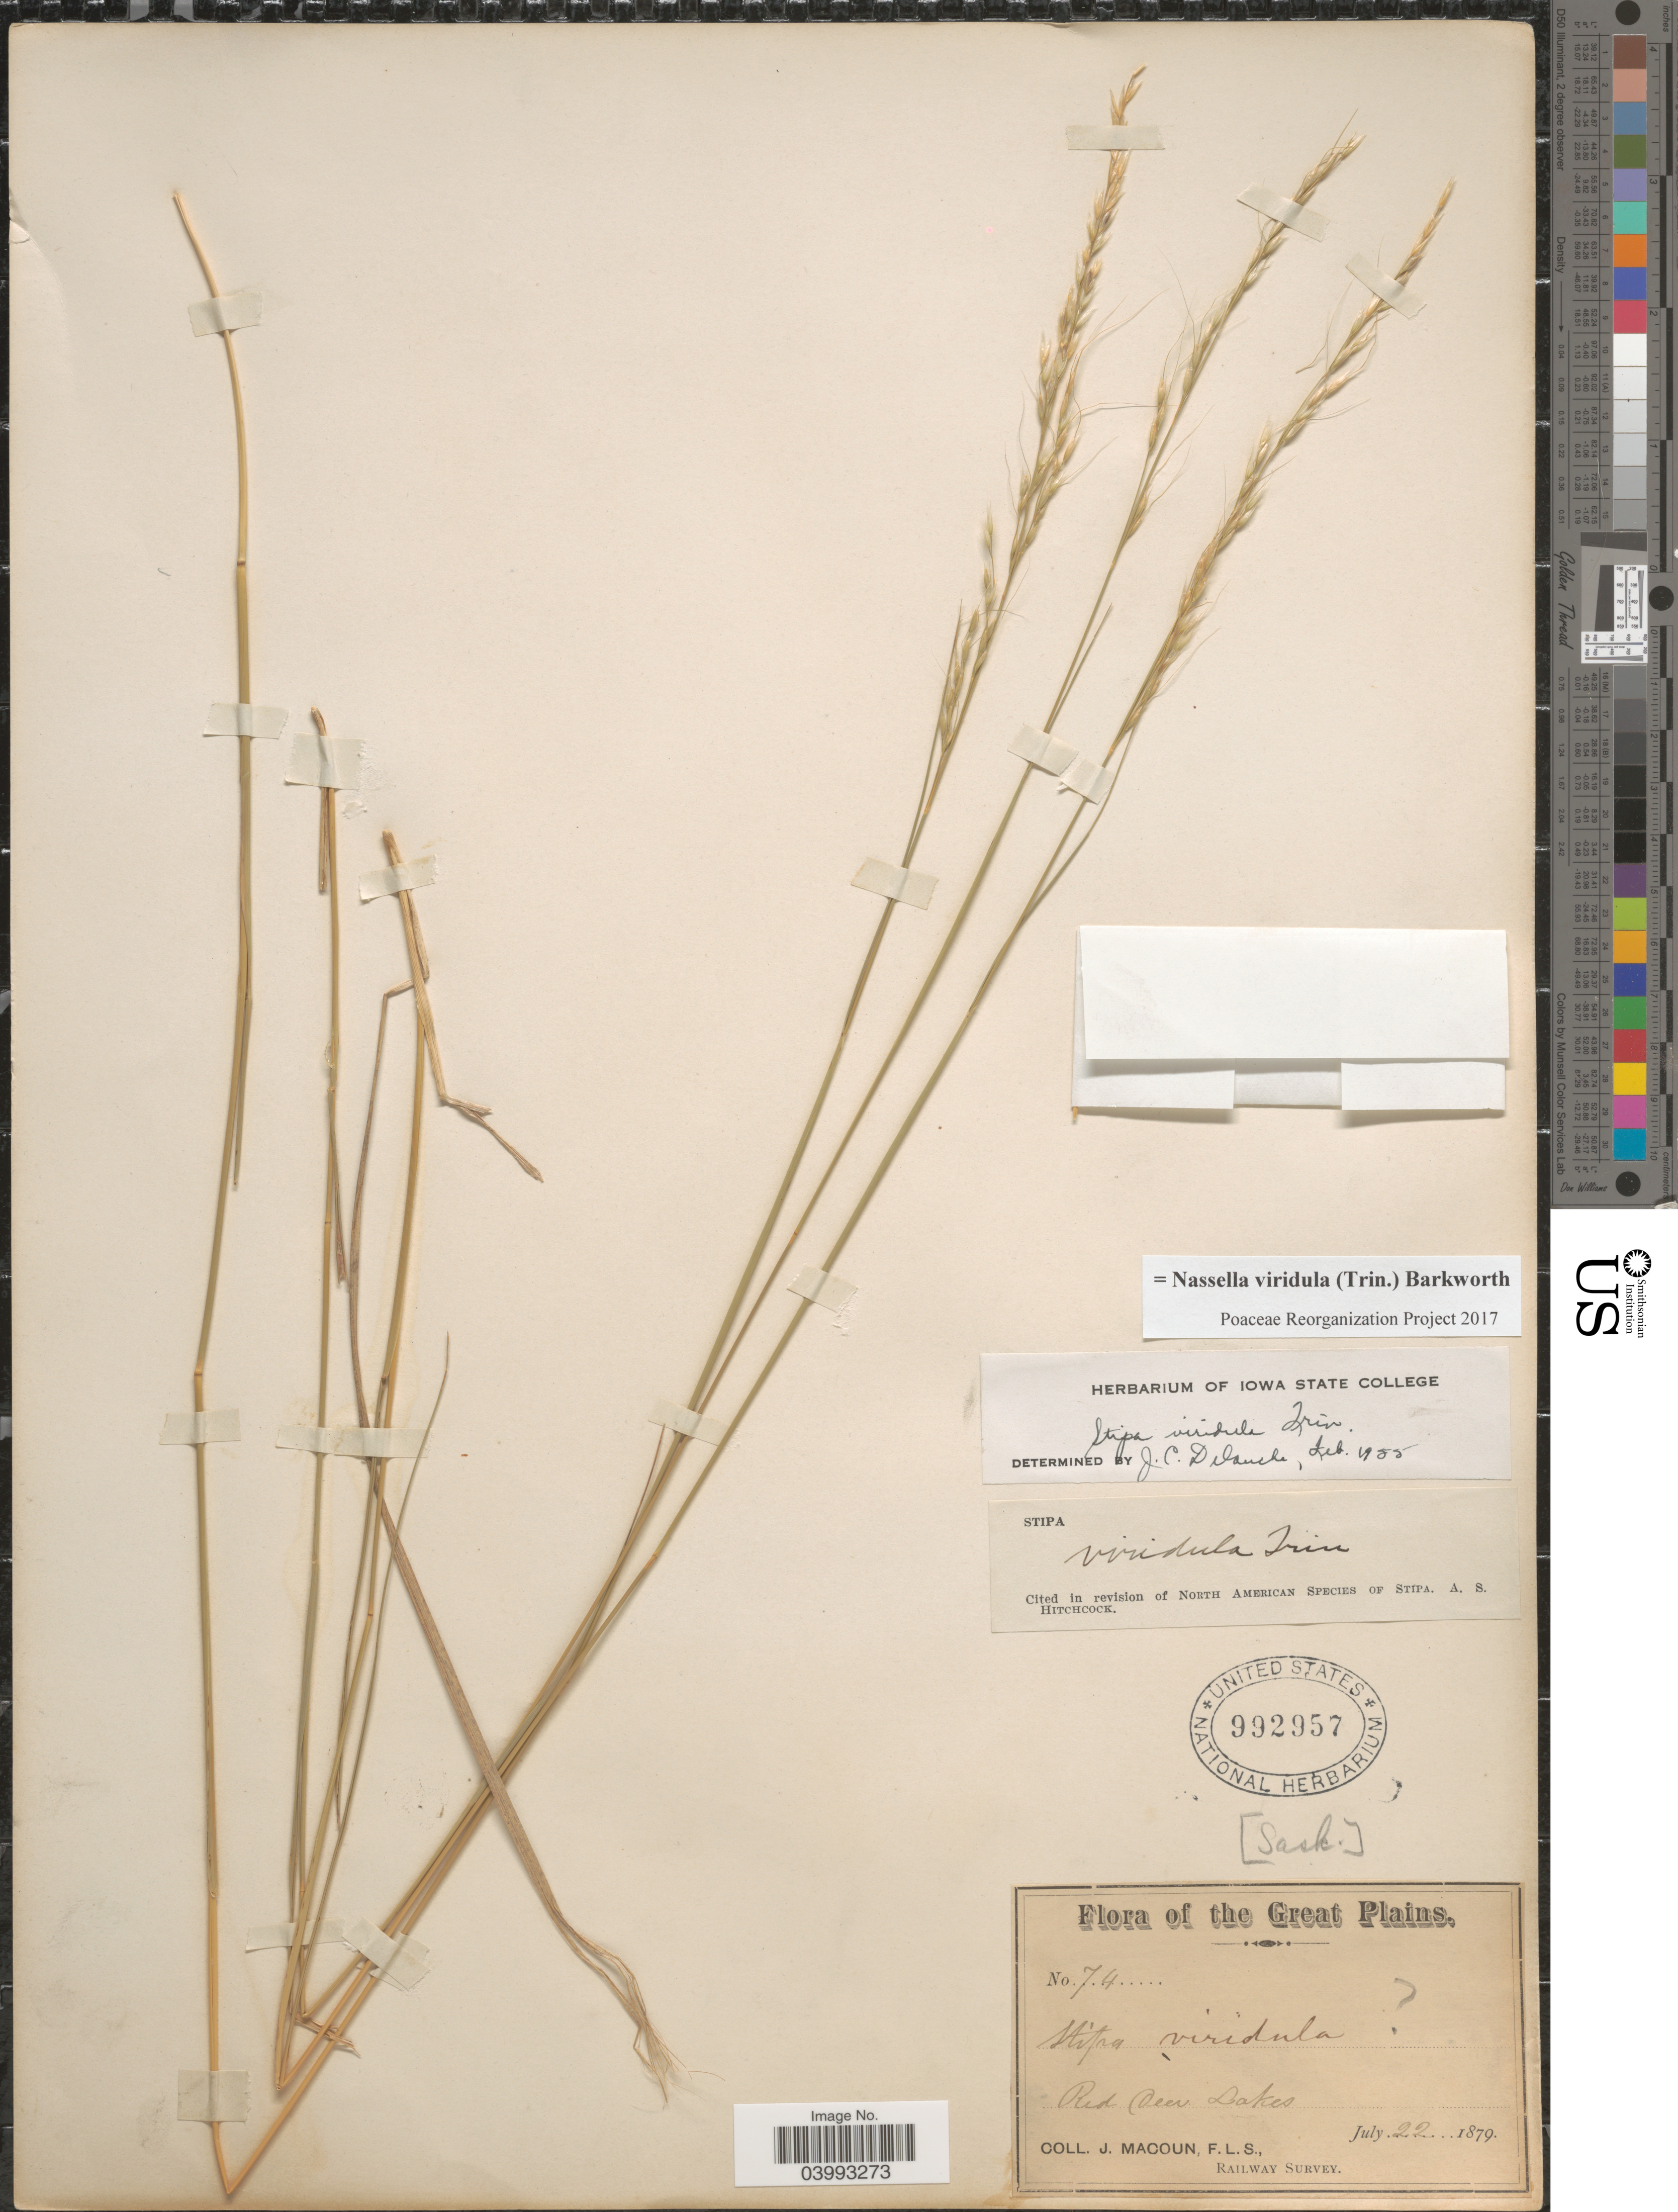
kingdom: Plantae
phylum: Tracheophyta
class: Liliopsida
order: Poales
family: Poaceae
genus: Nassella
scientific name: Nassella viridula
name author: (Trin.) Barkworth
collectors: J. Macoun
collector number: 74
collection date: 1879-07-22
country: Canada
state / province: Saskatchewan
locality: Great Plains. Red deer Lakes.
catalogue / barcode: US 992957